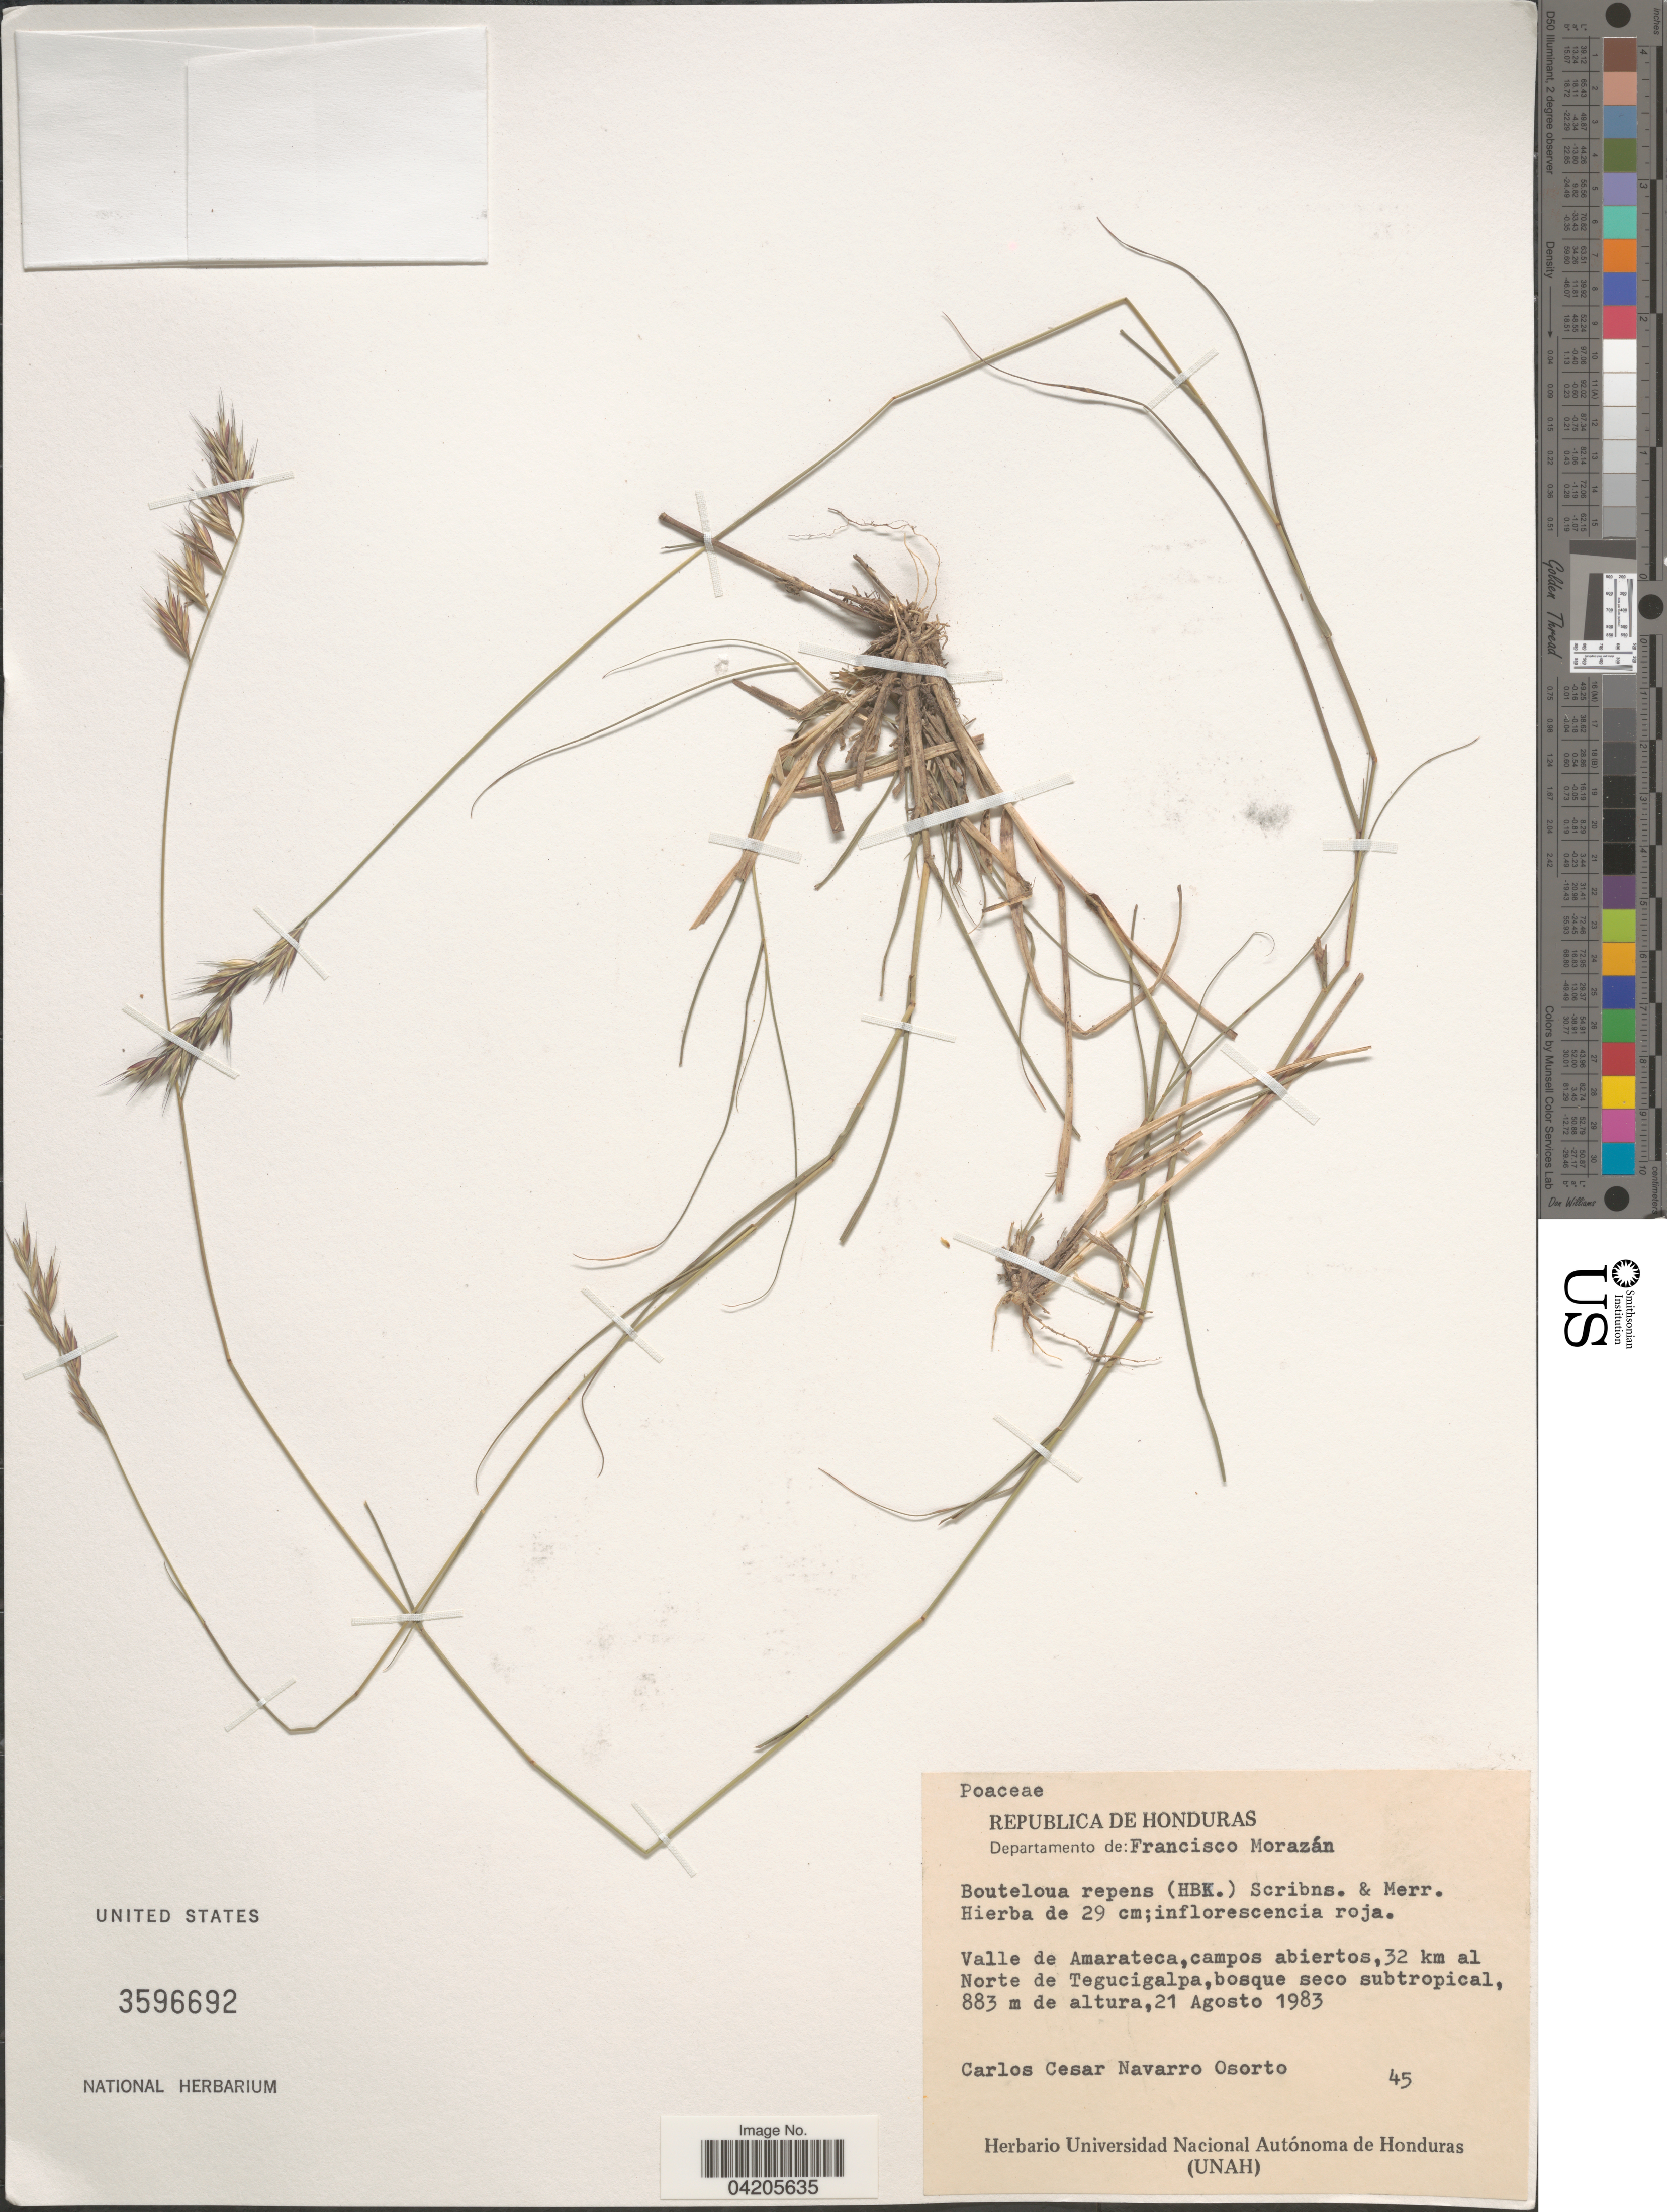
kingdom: Plantae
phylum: Tracheophyta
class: Liliopsida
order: Poales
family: Poaceae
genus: Bouteloua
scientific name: Bouteloua repens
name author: (Kunth) Scribn. & Merr.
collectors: C. Osorto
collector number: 45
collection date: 1983-08-21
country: Honduras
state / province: Fco. Morazán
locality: Departamento de: Francisco Morazán. Valle de Amarateca, campos abiertos, 32 km al Norte de Tegucigalpa.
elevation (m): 883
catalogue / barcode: US 3596692